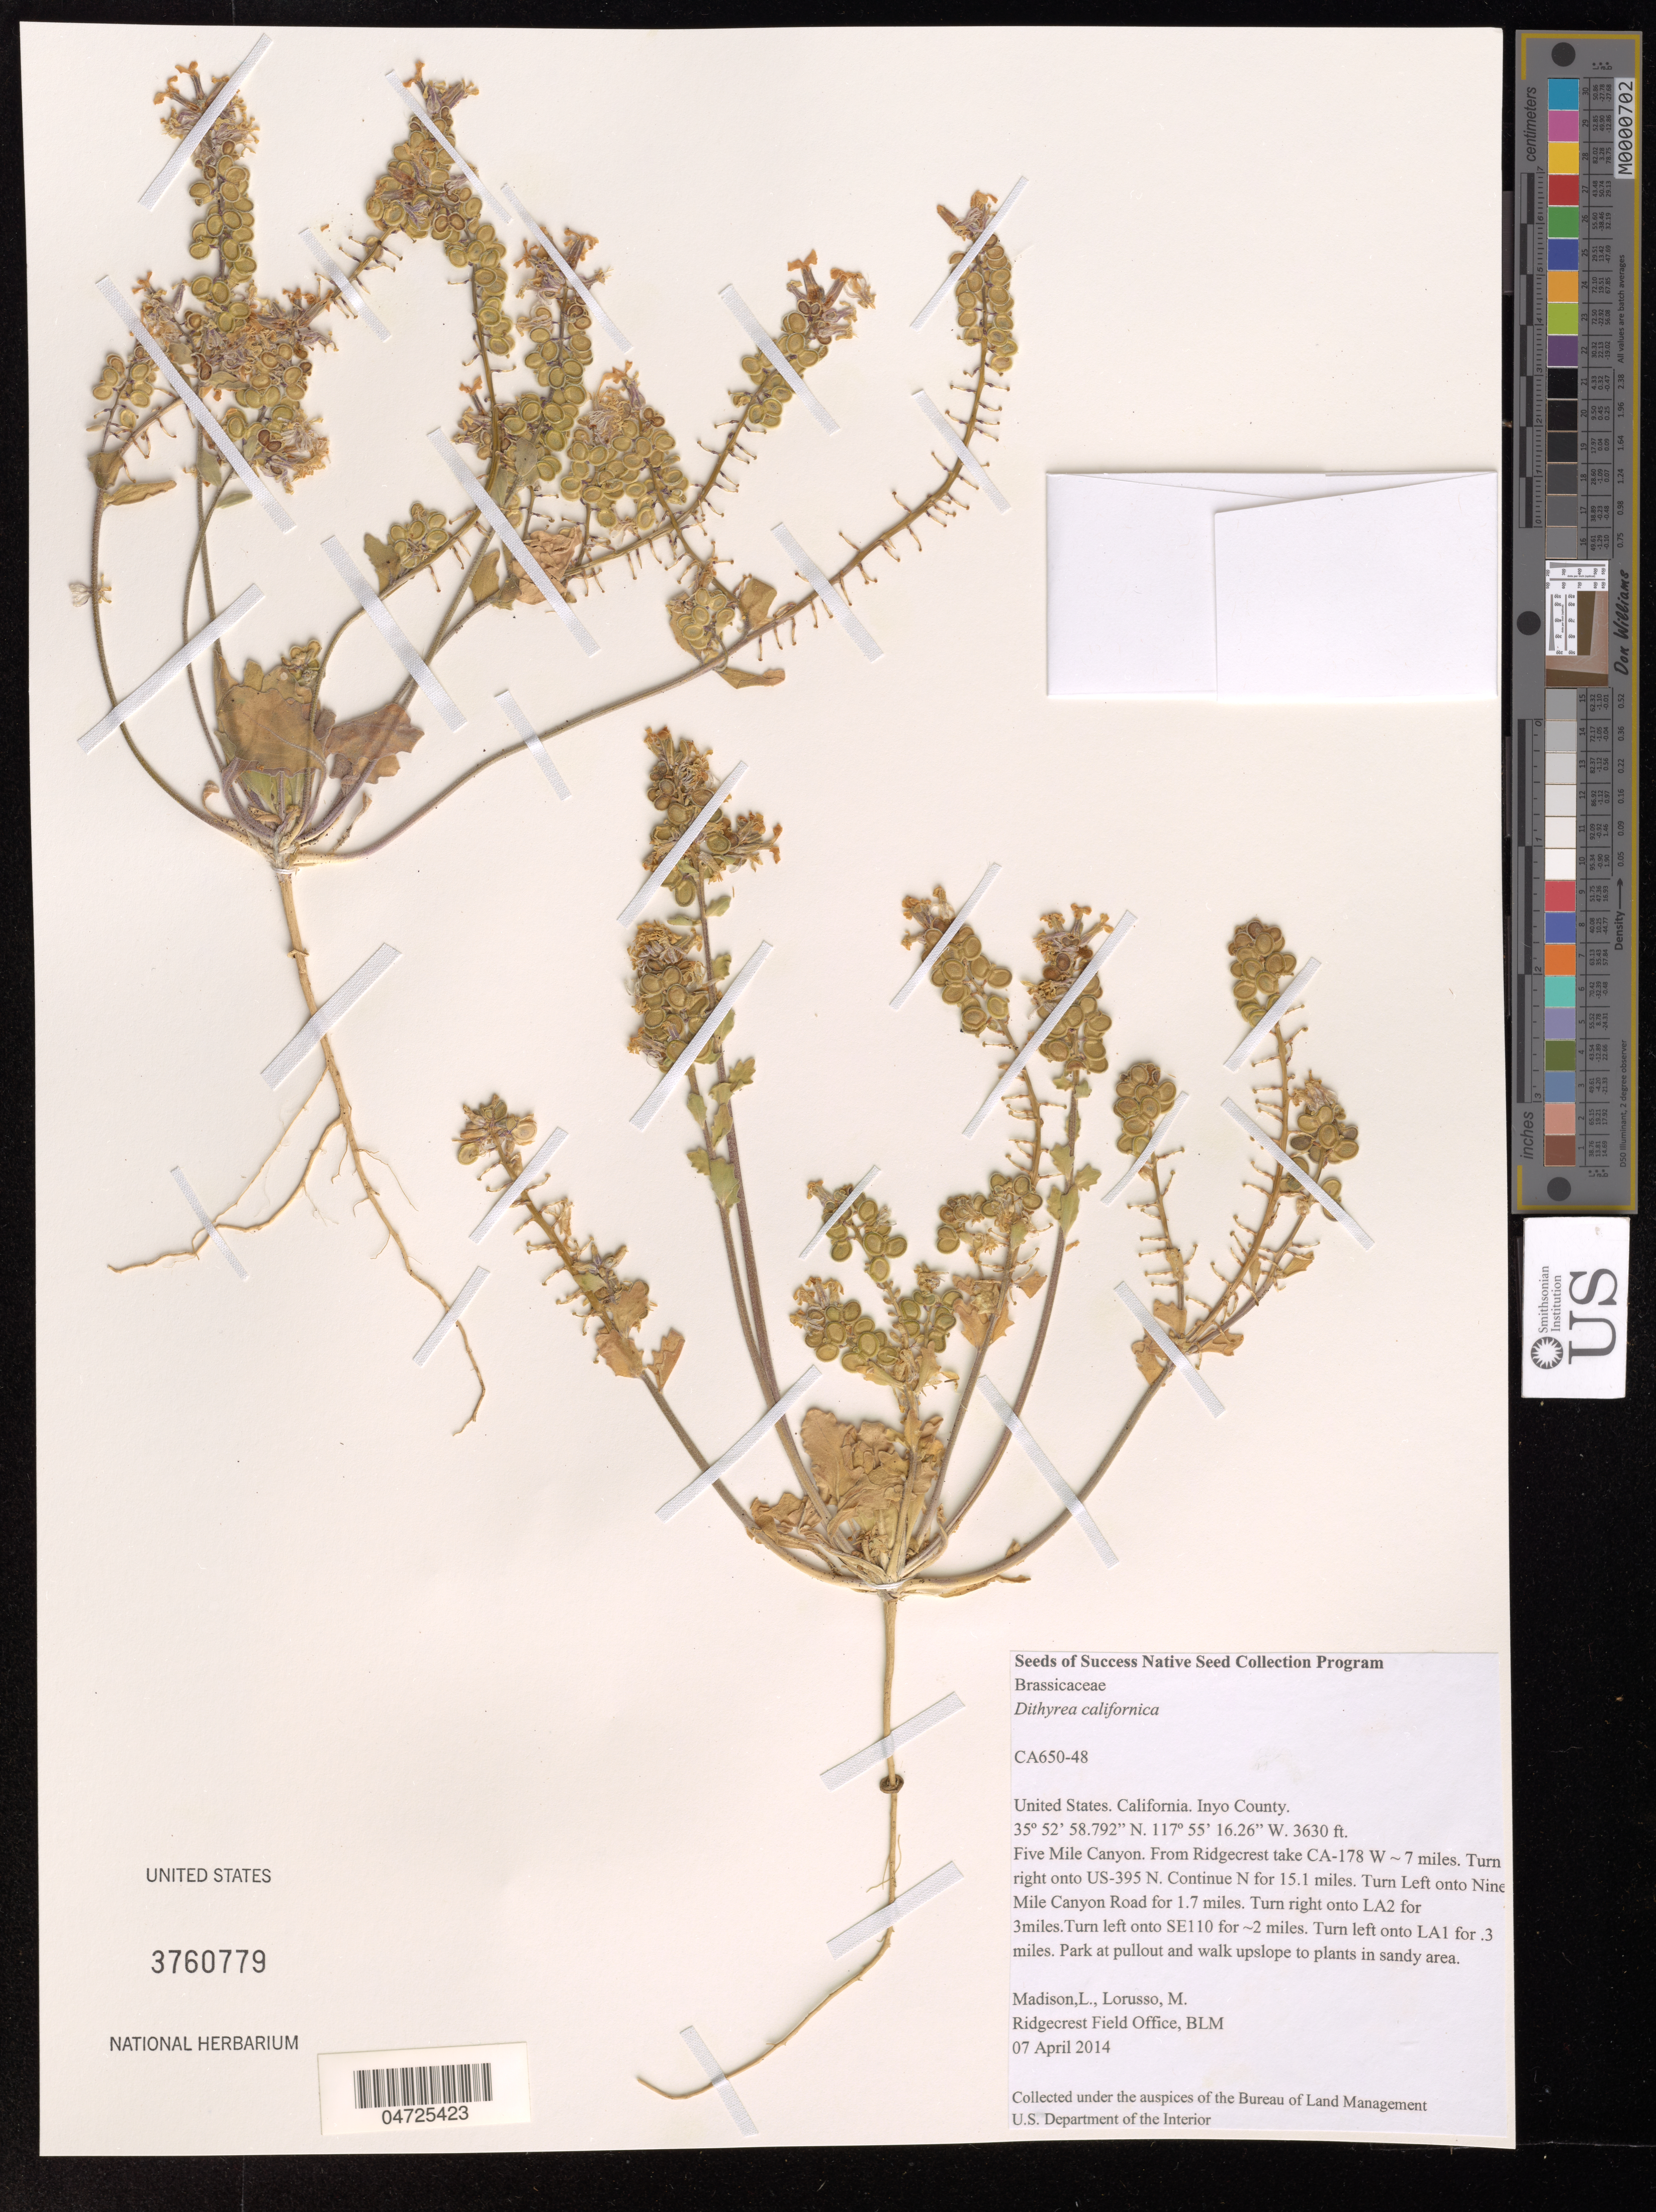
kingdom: Plantae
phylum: Tracheophyta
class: Magnoliopsida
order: Brassicales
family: Brassicaceae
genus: Dithyrea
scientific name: Dithyrea californica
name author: Harv.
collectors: L. Madison & M. Lorusso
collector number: CA650-48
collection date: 2014-07-07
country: United States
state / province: California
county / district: Inyo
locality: Inyo County. Five Mile Canyon. From Ridgecrest take CA-178 W approx 7 miles. Turn right onto US-395 N. Continue N for 15.1 miles. Turn Left onto Nine Mile Canyon Road for 1.7 miles. Turn right onto LA2 for 3 miles. Turn left onto SE110 for ~2 miles. Turn left onto LA1 for .3 miles. Park at pullout.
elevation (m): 1106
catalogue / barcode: US 3760779